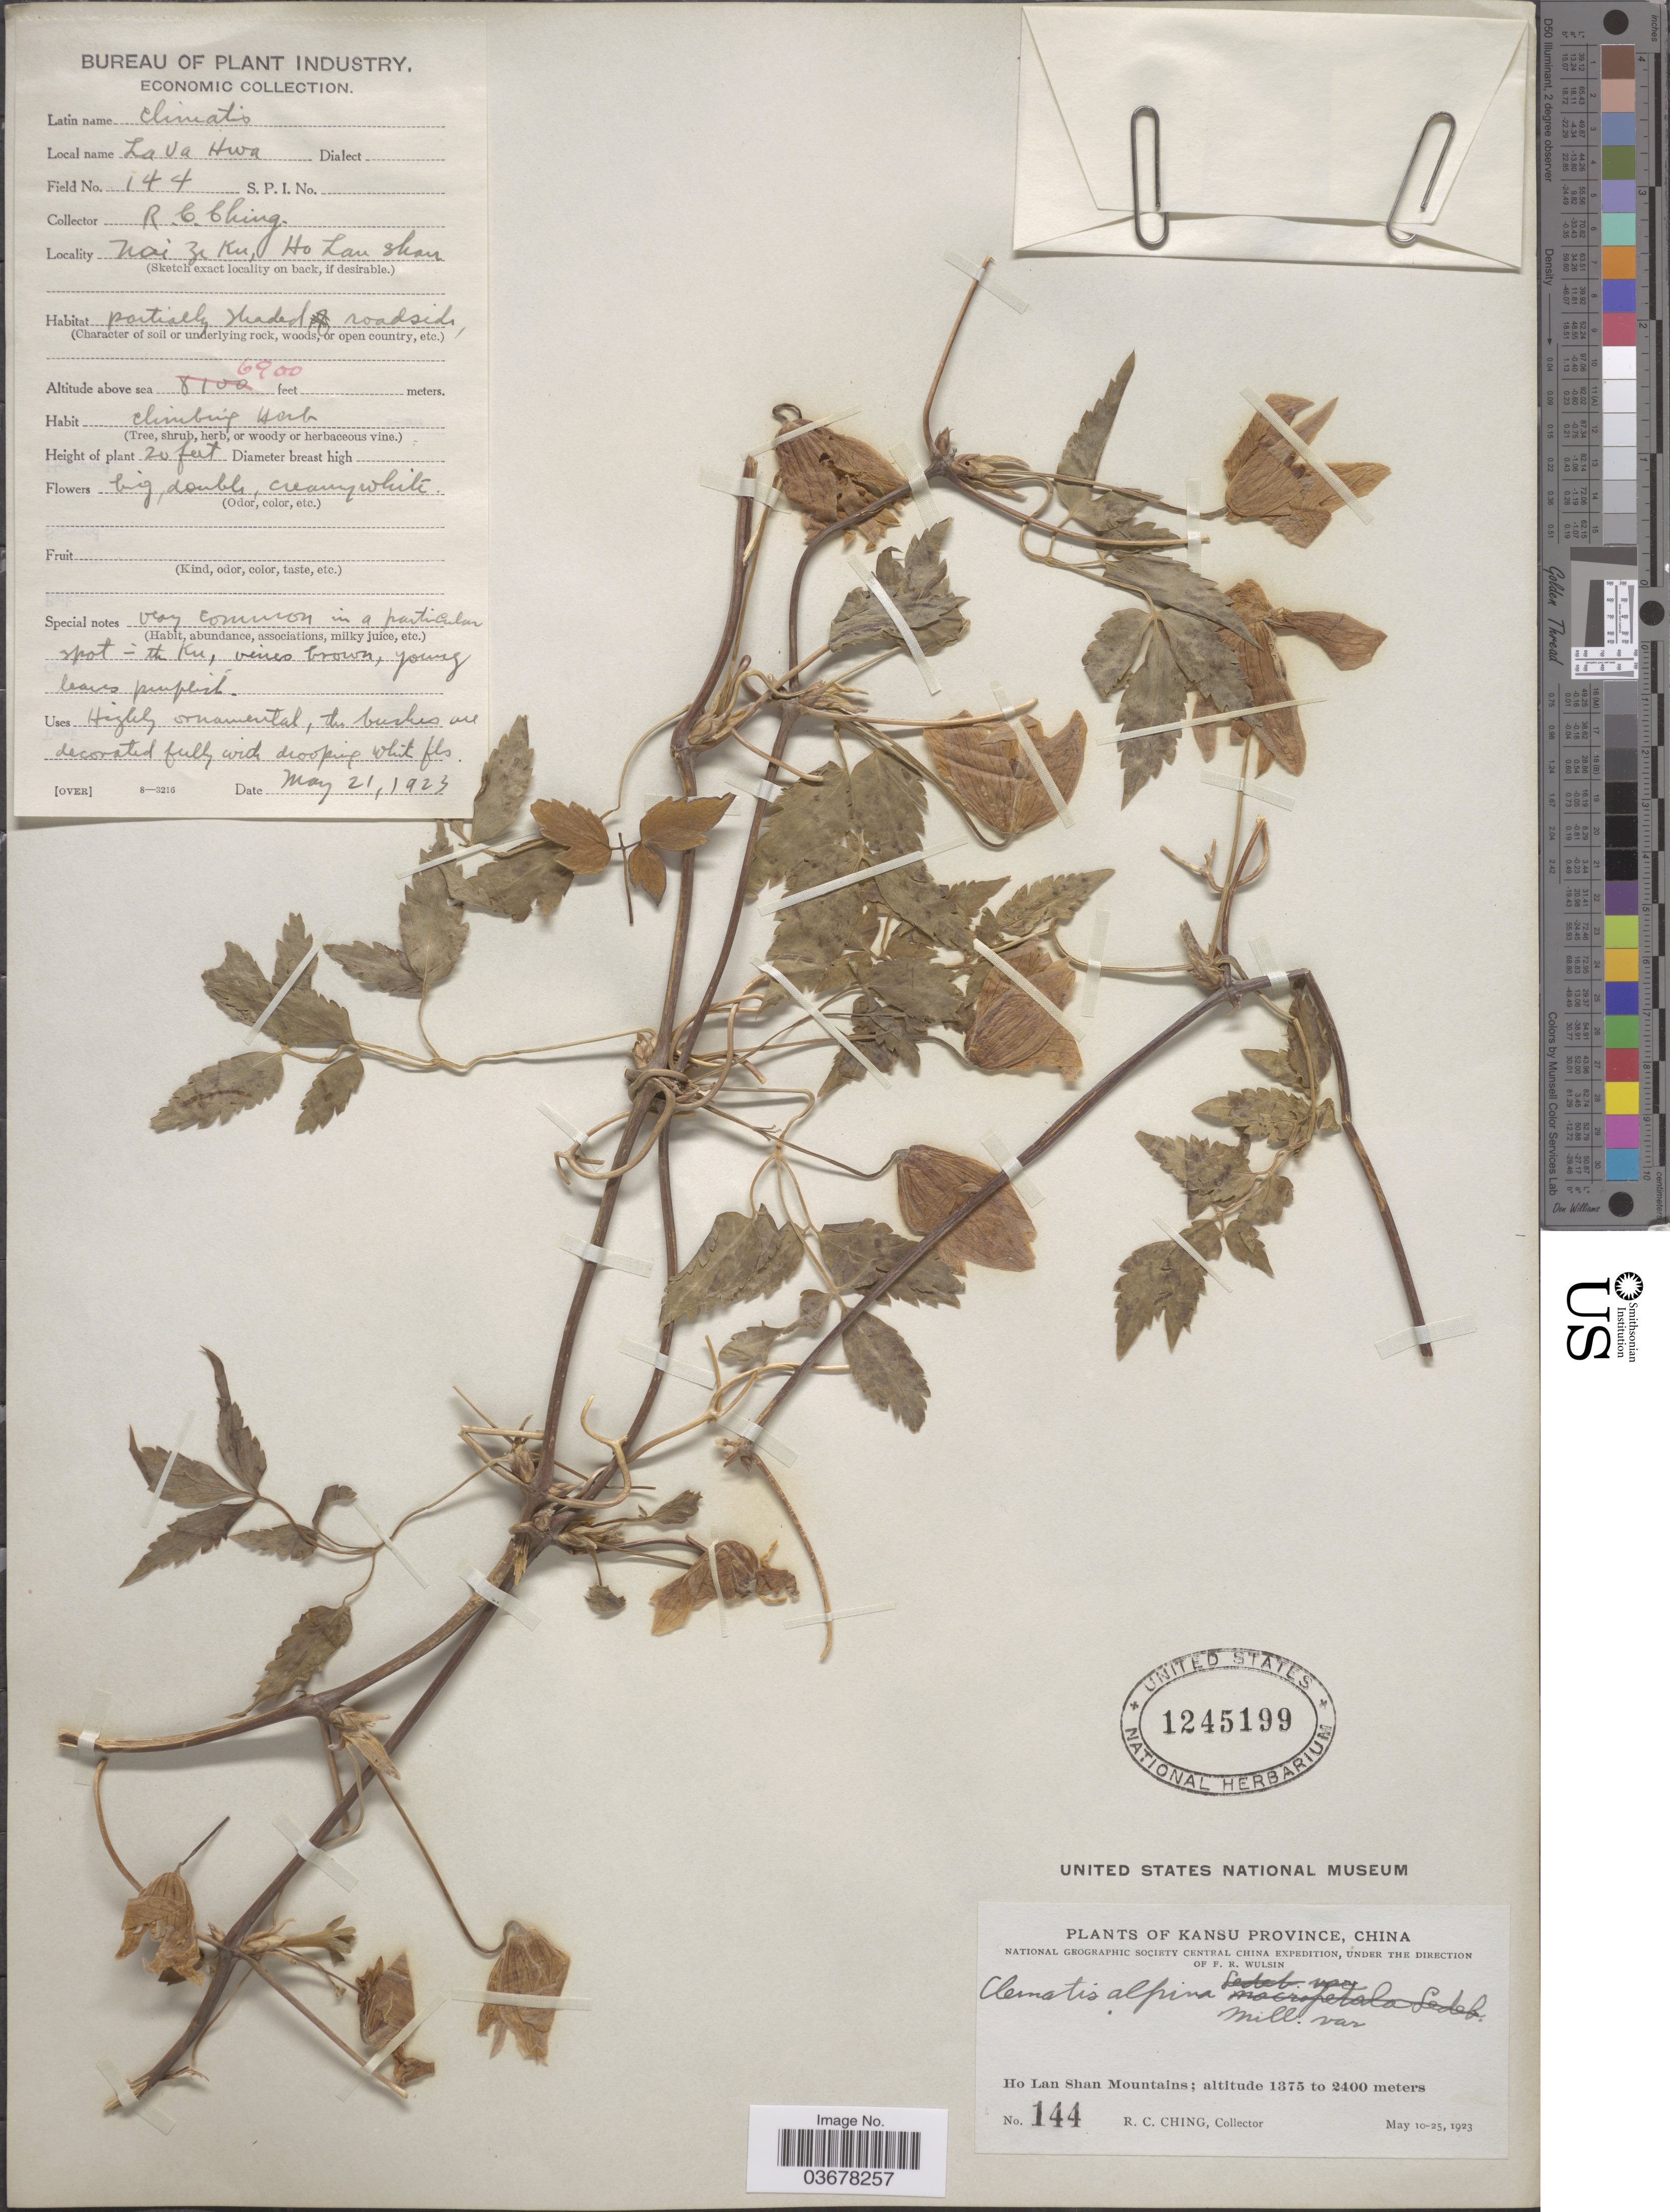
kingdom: Plantae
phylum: Tracheophyta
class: Magnoliopsida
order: Ranunculales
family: Ranunculaceae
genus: Clematis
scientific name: Clematis alpina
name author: (L.) Mill.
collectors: R. C. Ching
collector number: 144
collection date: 1923-05-21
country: China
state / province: Gansu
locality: Kansu Province. Ho Lan Shan Mountains. Nai Ze Ku.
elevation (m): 2103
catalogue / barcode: US 1245199